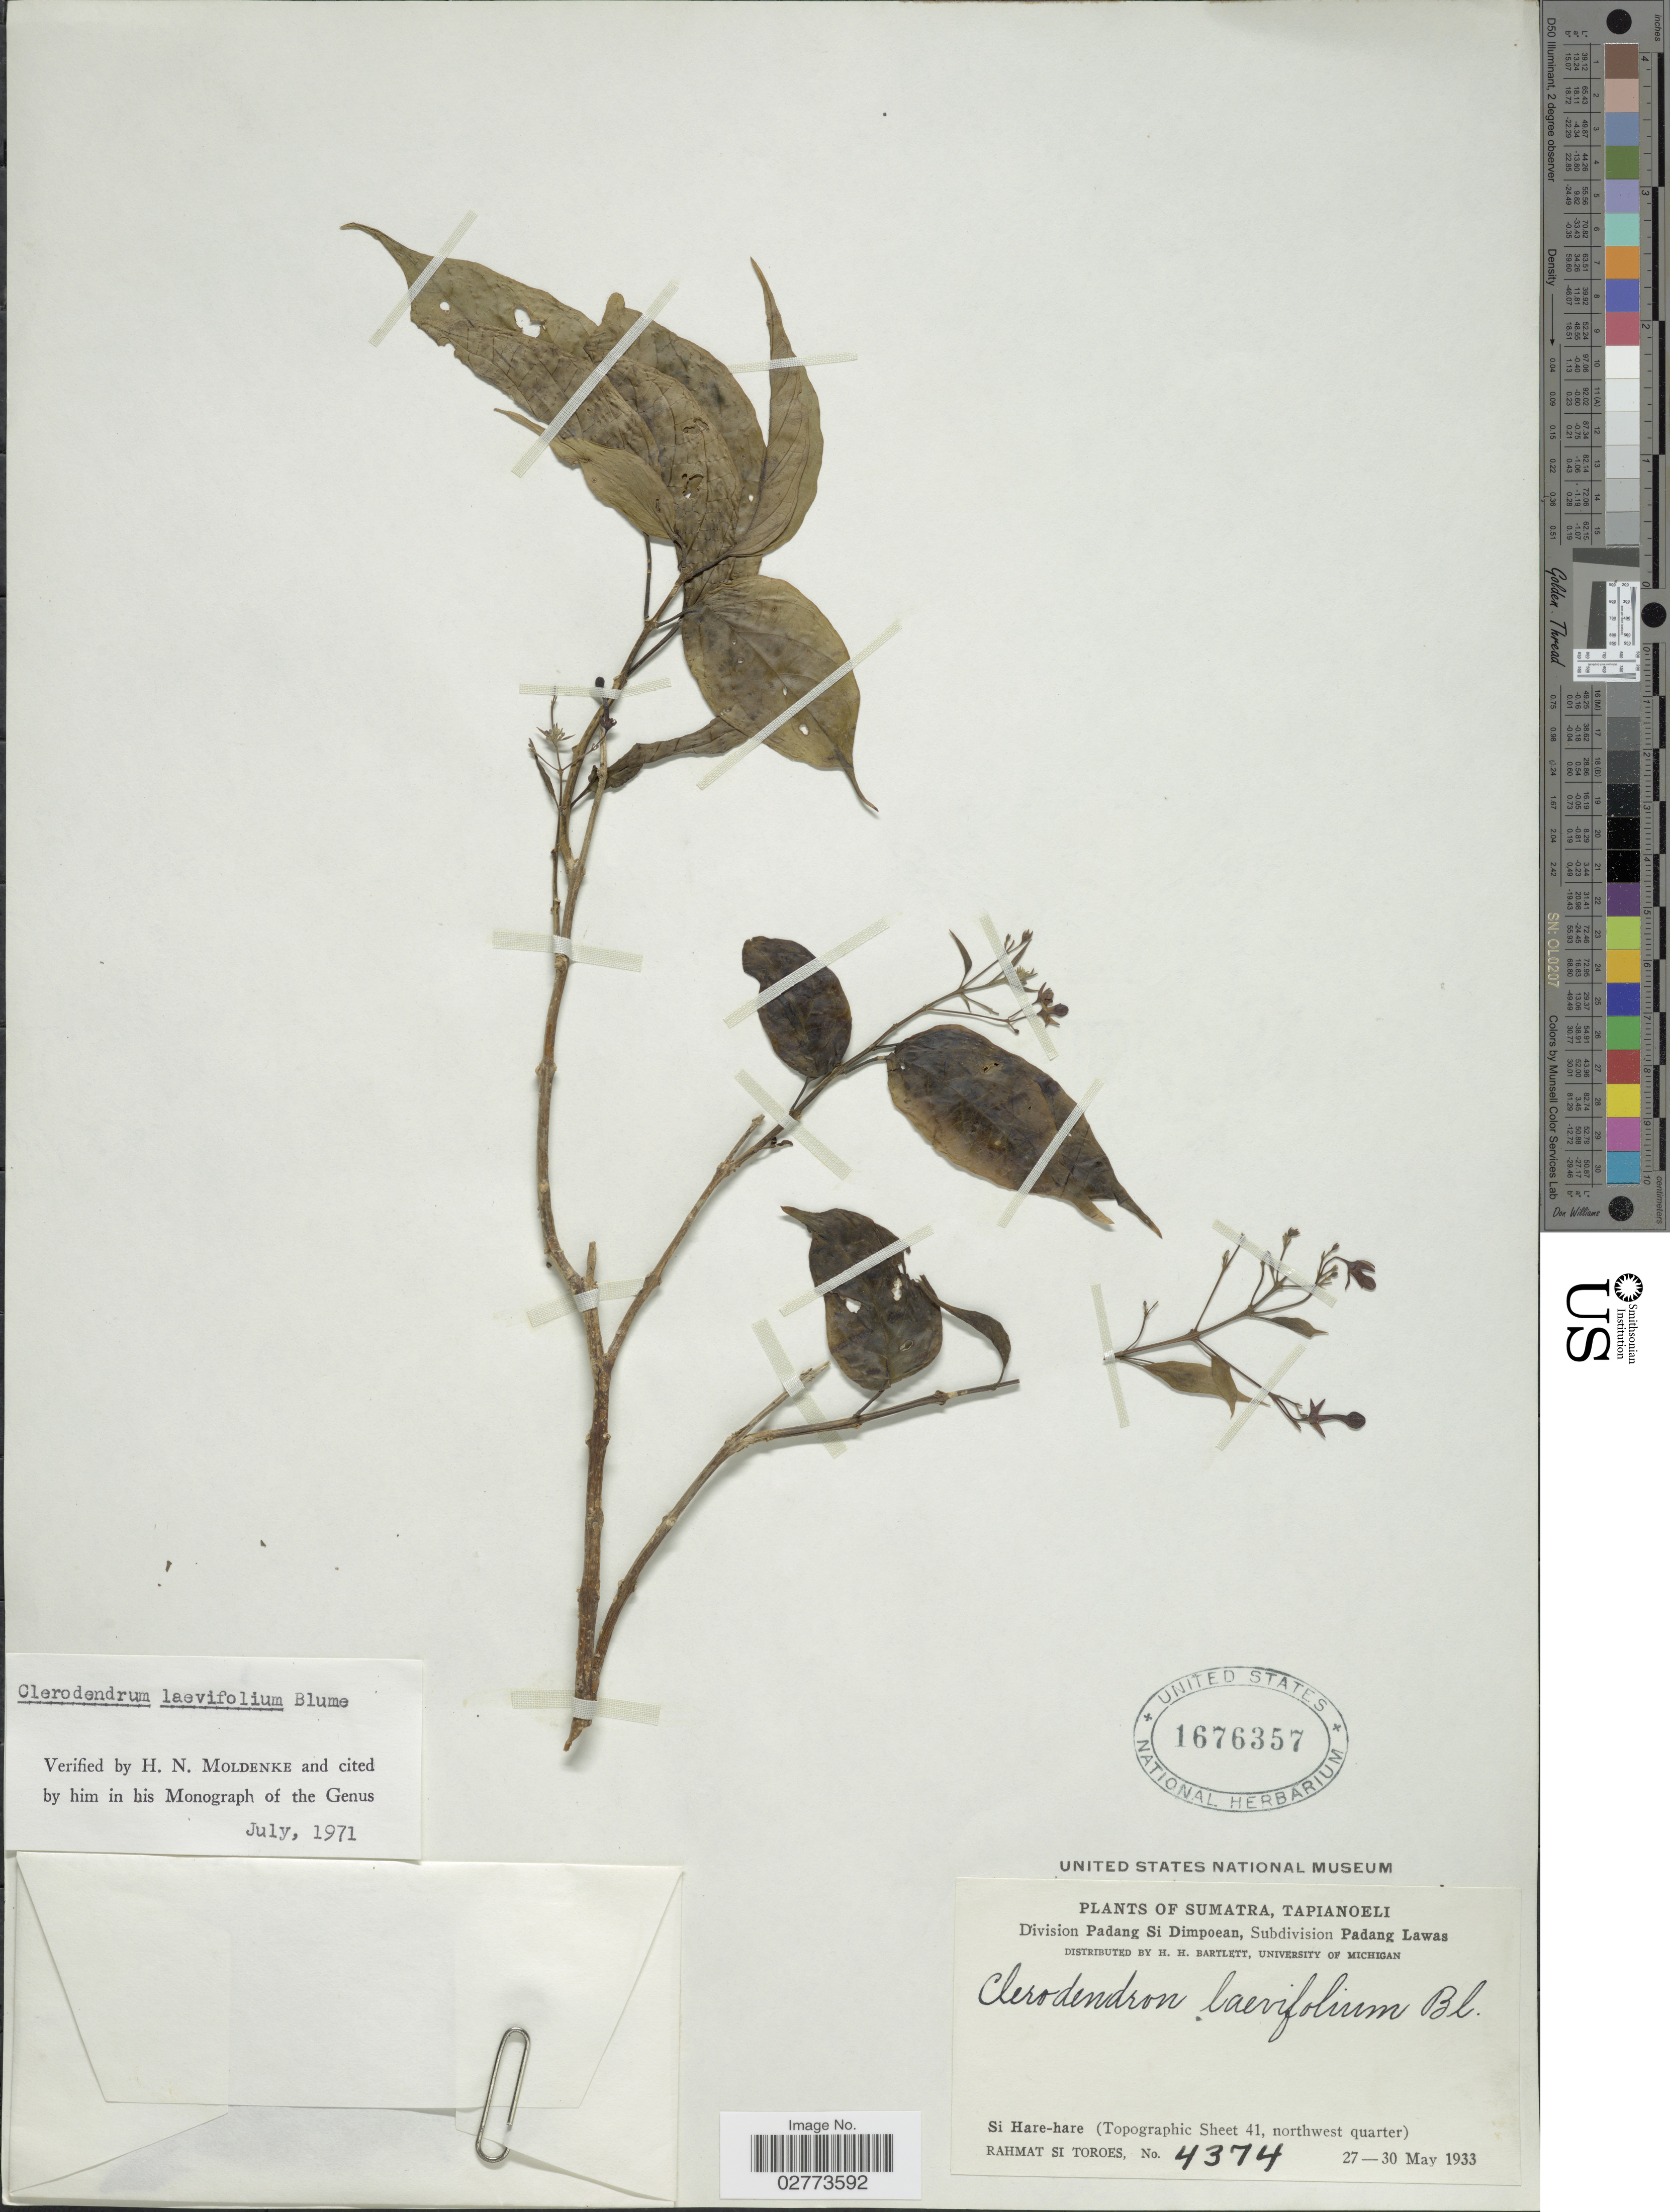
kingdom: Plantae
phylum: Tracheophyta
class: Magnoliopsida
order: Lamiales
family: Lamiaceae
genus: Clerodendrum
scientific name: Clerodendrum laevifolium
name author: Blume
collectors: Rahmat Si Boeea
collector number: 4374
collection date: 1933-05-27/1933-05-30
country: Indonesia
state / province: Sumatra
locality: Tapianoeli. Division Padang Si Dimpoean, Subdivision Padang Lawas. Si Hare-hare (Topographic Sheet 41, northwest quarter).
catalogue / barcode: US 1676357